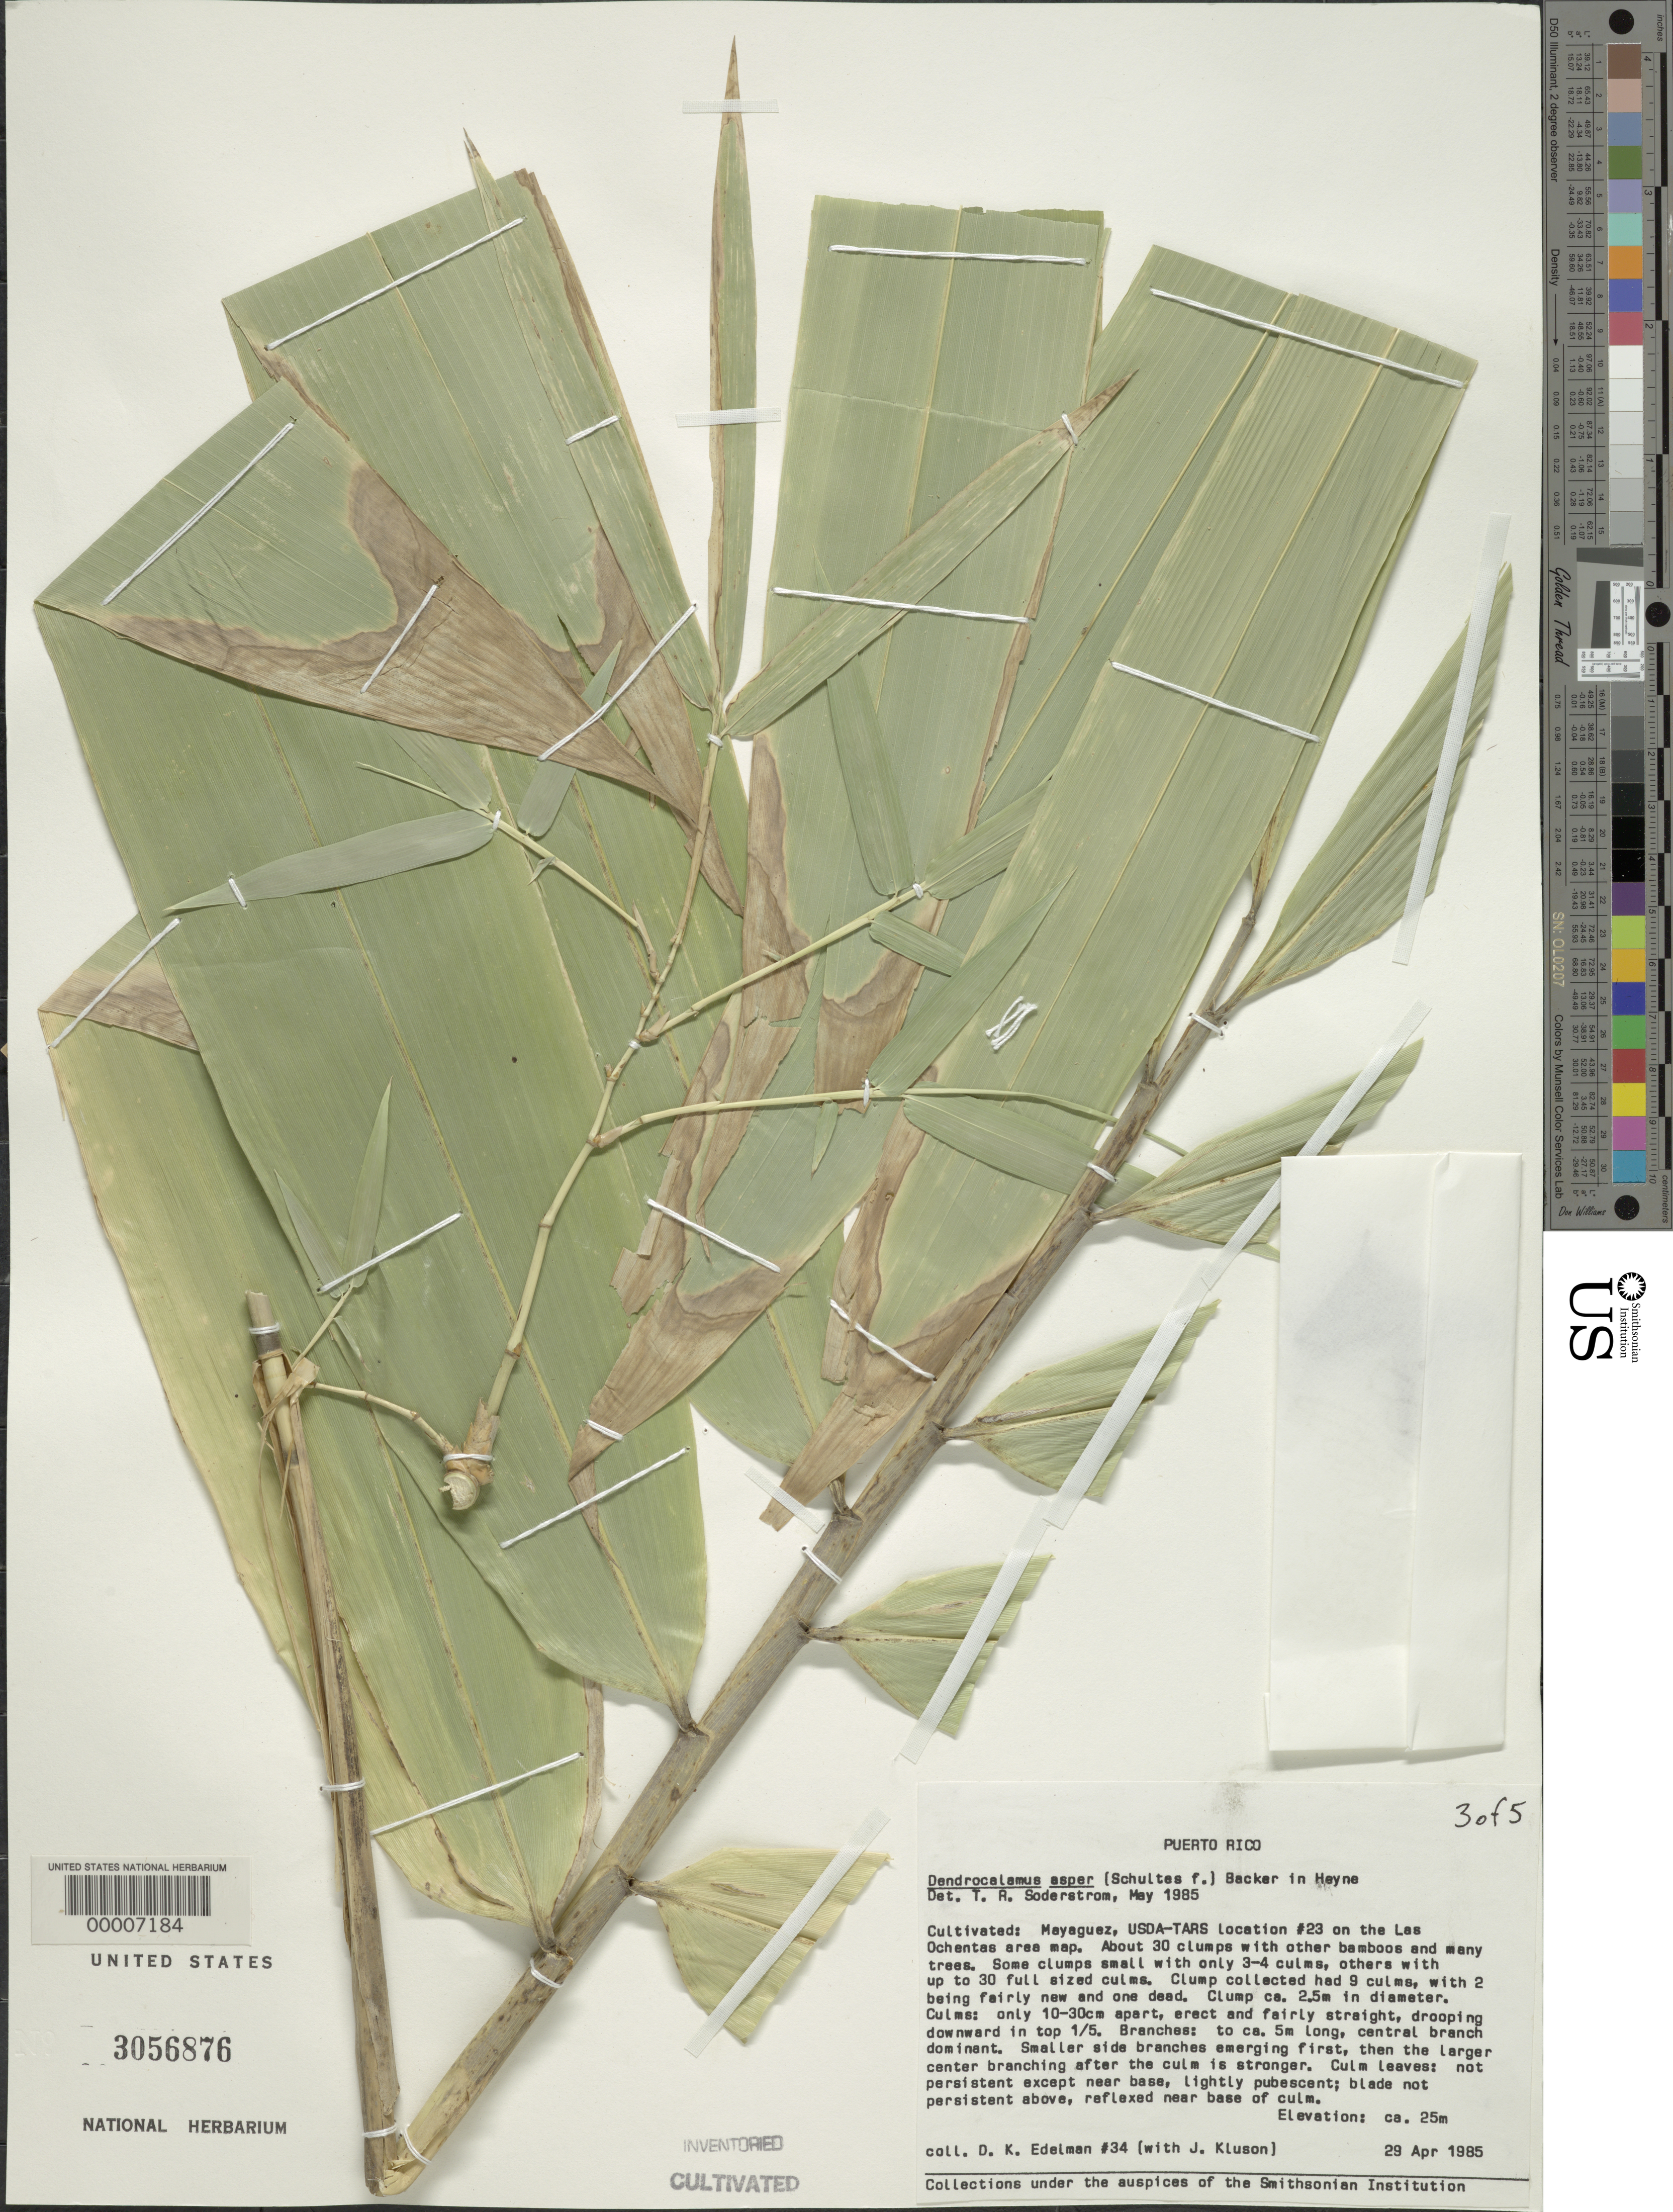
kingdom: Plantae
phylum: Tracheophyta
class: Liliopsida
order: Poales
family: Poaceae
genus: Dendrocalamus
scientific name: Dendrocalamus asper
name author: (Schult. & Schult. f.) Backer ex K. Heyne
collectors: D. Edelman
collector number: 34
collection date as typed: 29 Apr 1985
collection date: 1985-04-29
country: Puerto Rico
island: Greater Antilles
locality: Mayaguez, usda-tars, location 23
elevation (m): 25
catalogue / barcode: US 3056876